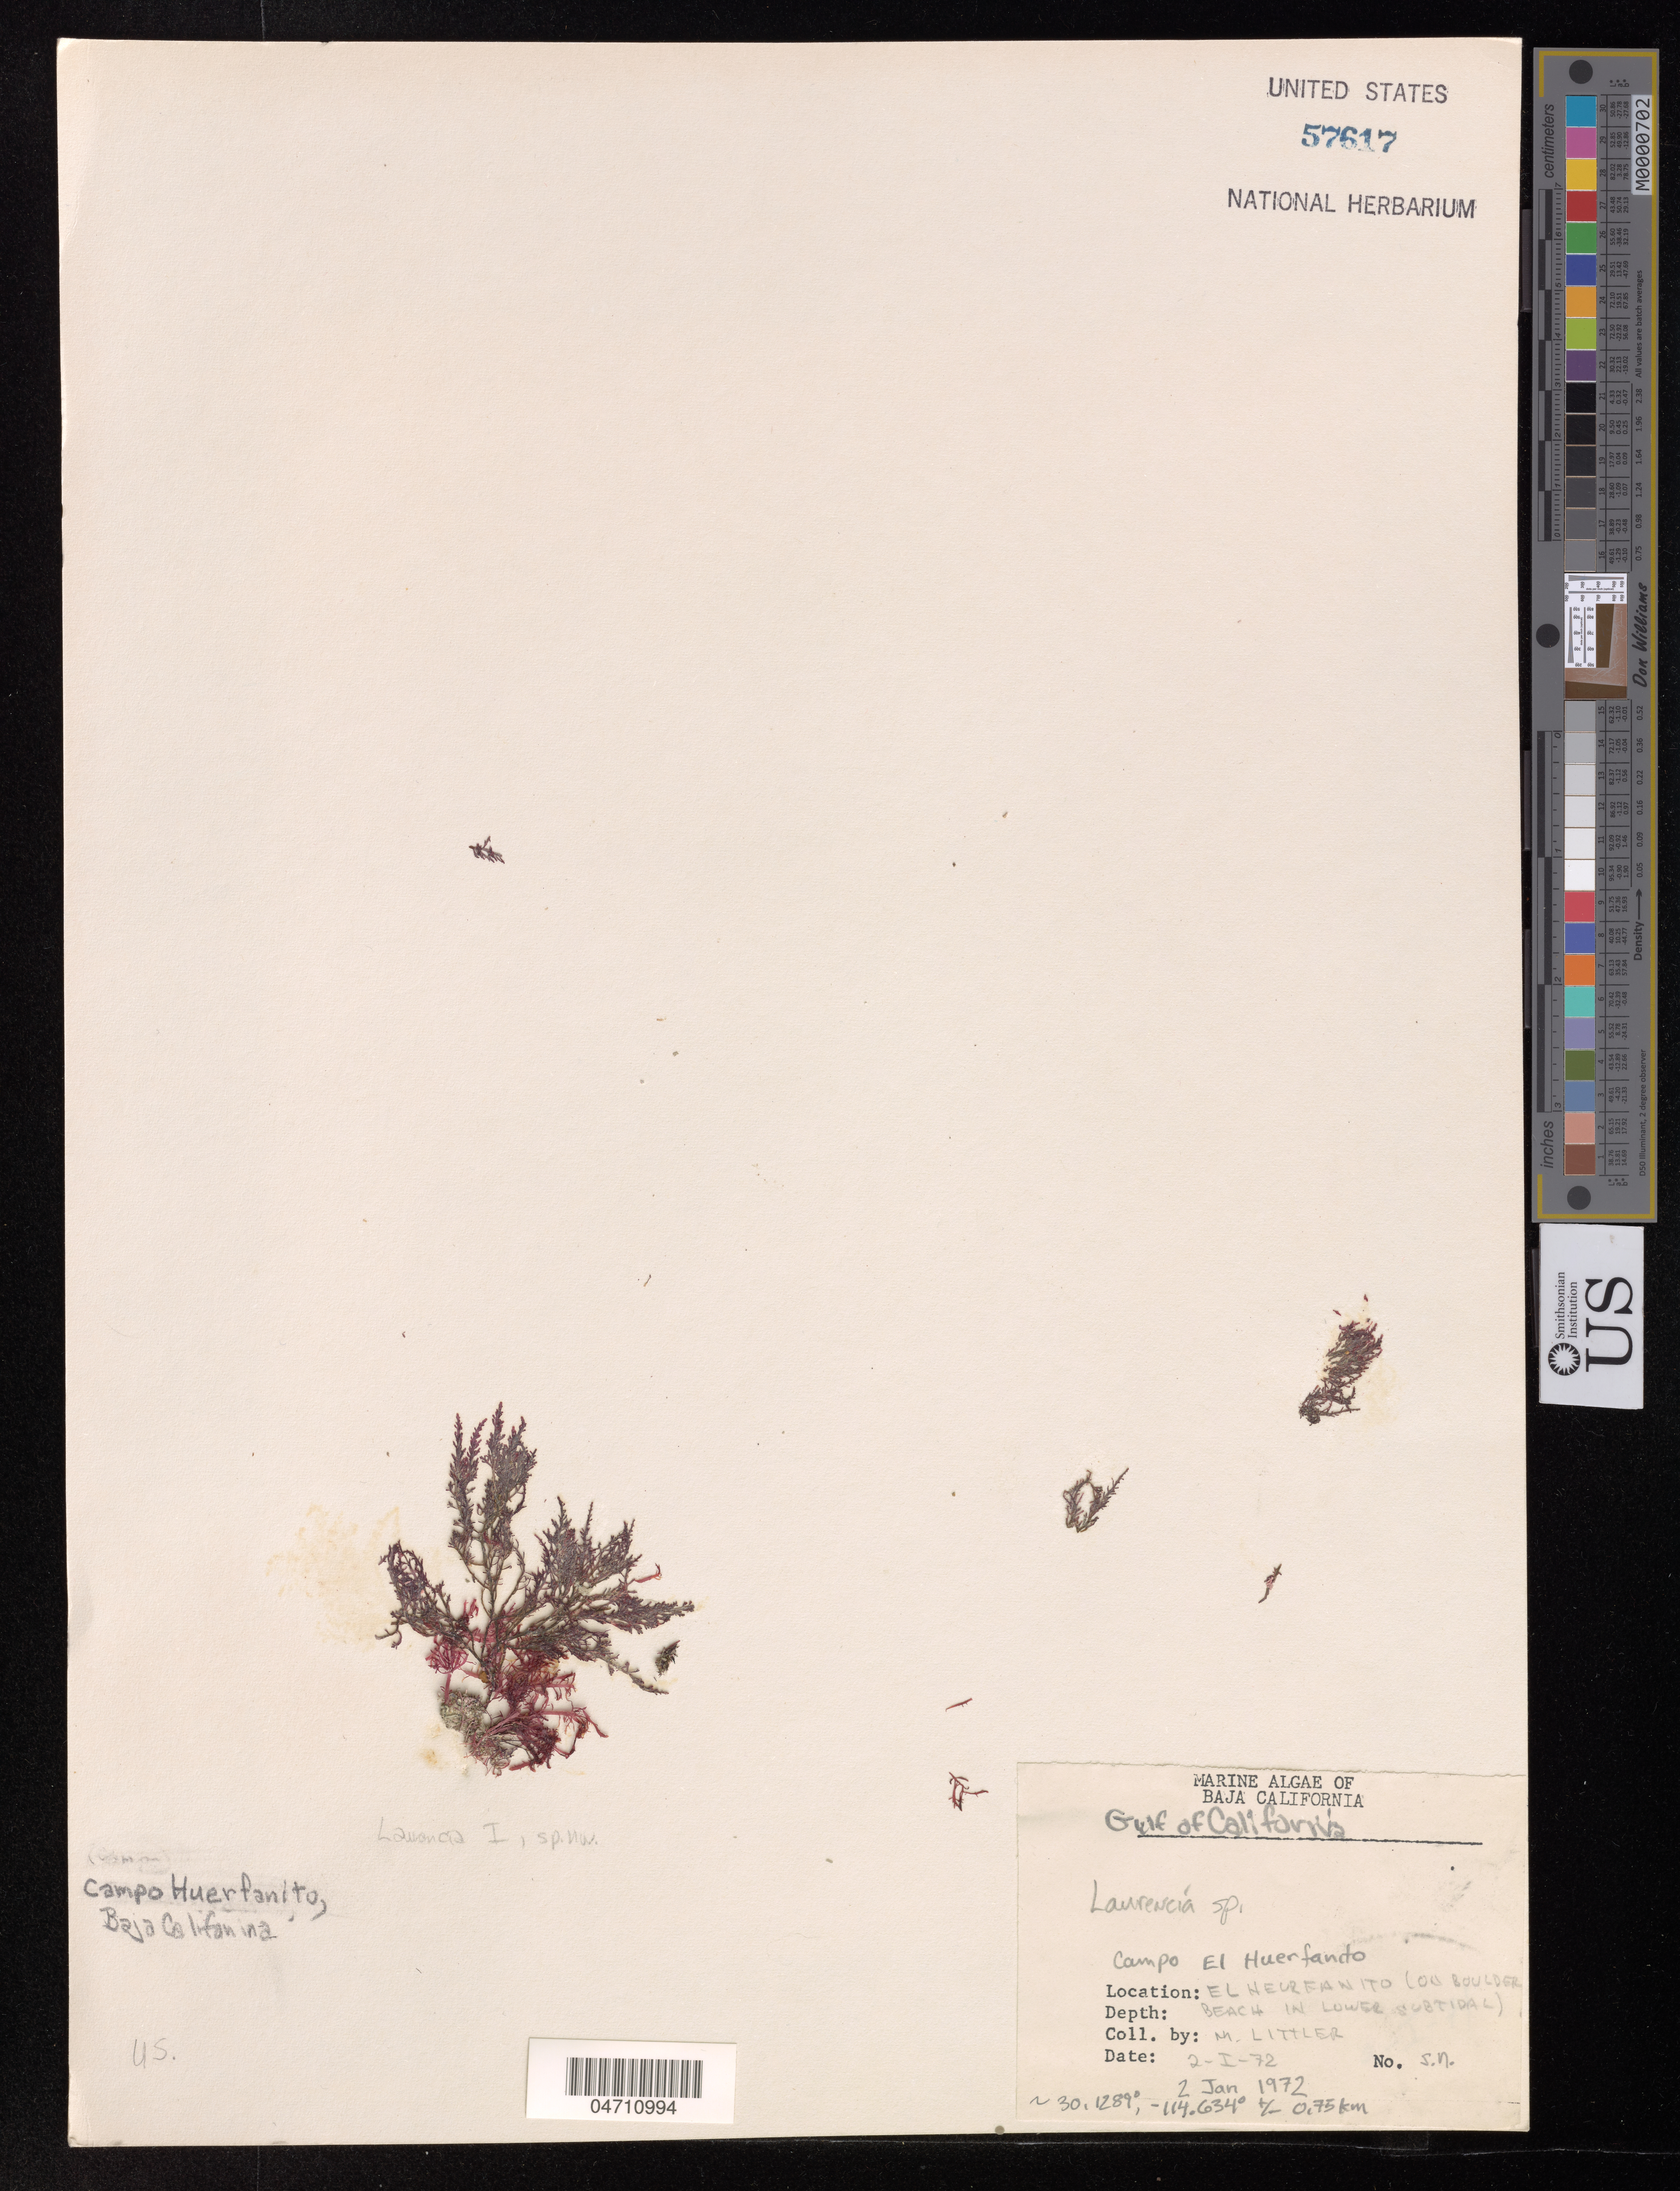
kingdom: Plantae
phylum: Rhodophyta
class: Florideophyceae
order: Ceramiales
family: Rhodomelaceae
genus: Laurencia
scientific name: Laurencia sp.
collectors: M. M. Littler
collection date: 1972-01-02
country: Mexico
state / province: Baja California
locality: Gulf of California. Campo El Huerfanito.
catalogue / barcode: US 57617